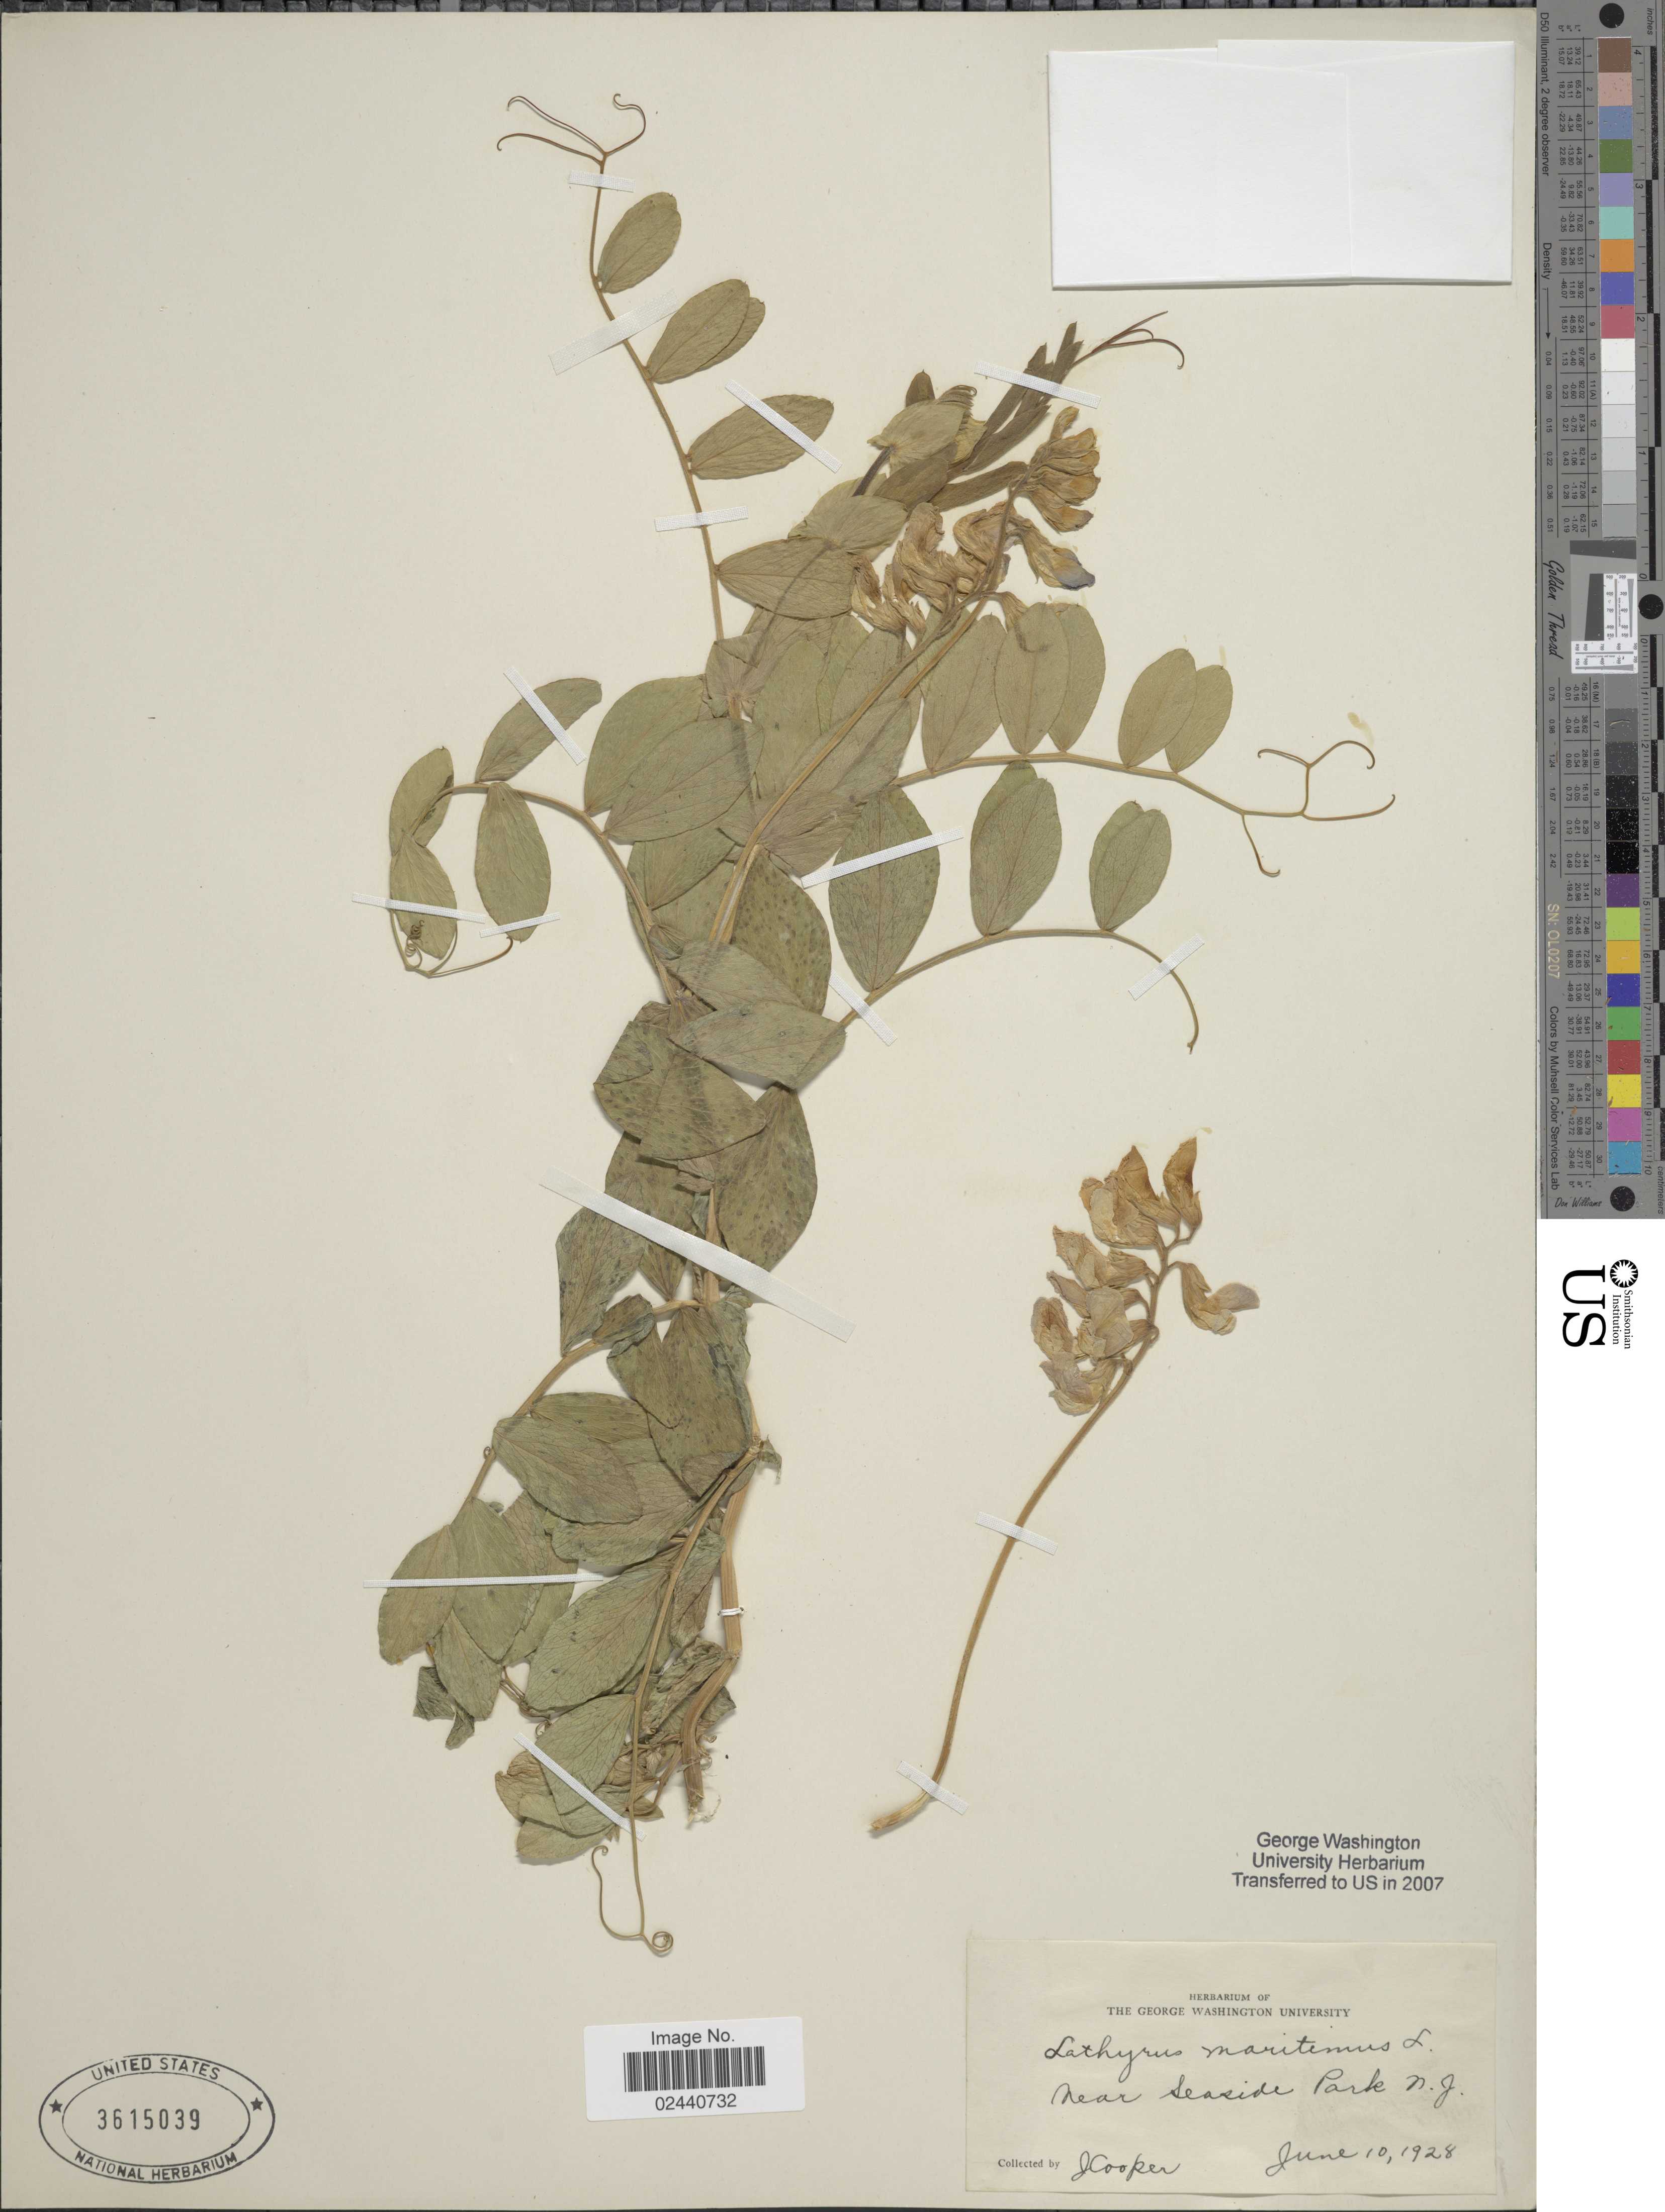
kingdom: Plantae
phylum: Tracheophyta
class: Magnoliopsida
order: Fabales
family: Fabaceae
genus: Lathyrus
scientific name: Lathyrus japonicus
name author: Willd.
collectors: J. Cooper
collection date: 1928-06-10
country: United States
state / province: New Jersey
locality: Near Seaside park, N.J.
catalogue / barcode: US 3615039